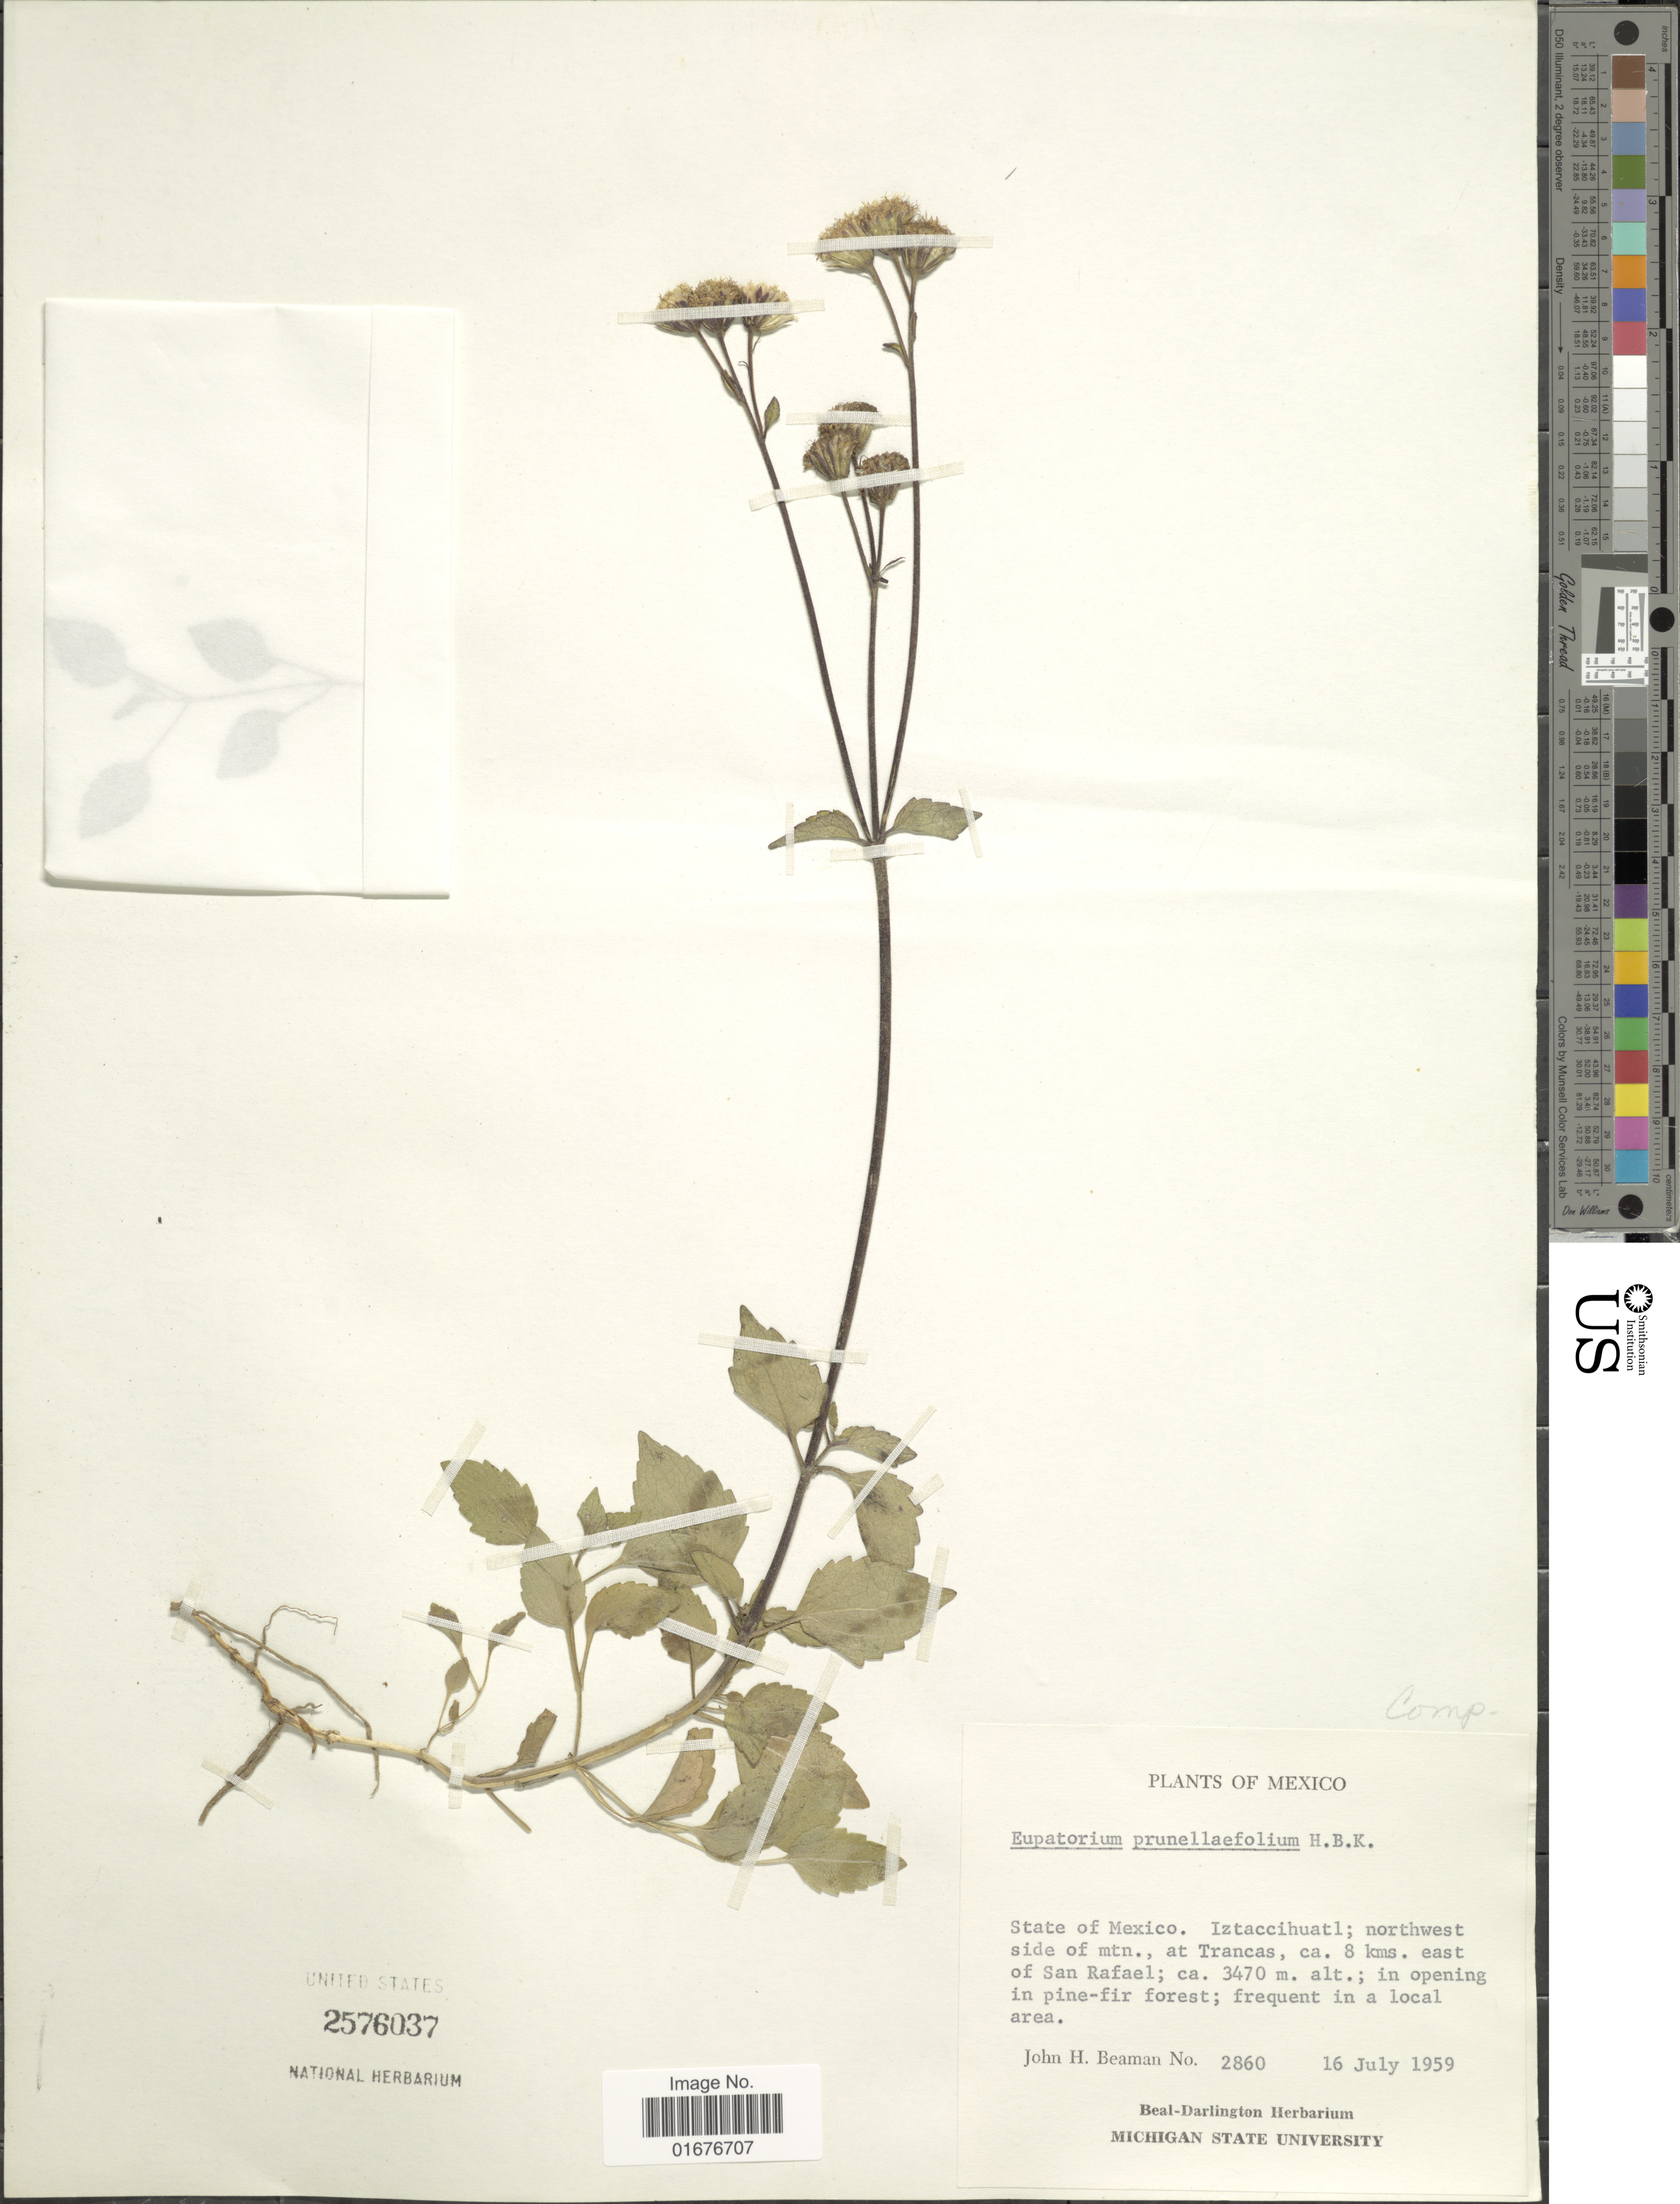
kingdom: Plantae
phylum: Tracheophyta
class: Magnoliopsida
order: Asterales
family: Asteraceae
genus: Ageratina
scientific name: Ageratina prunellaefolia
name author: (Kunth) R.M. King & H. Rob.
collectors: J. H. Beaman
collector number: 2860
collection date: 1959-07-16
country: Mexico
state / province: México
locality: Iztaccihuatl; northwest side of mtn., at Trancas, ca. 8 kms. east of San Rafael; in opening in pine-fir forest; frequent in local area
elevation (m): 3470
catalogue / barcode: US 2576037